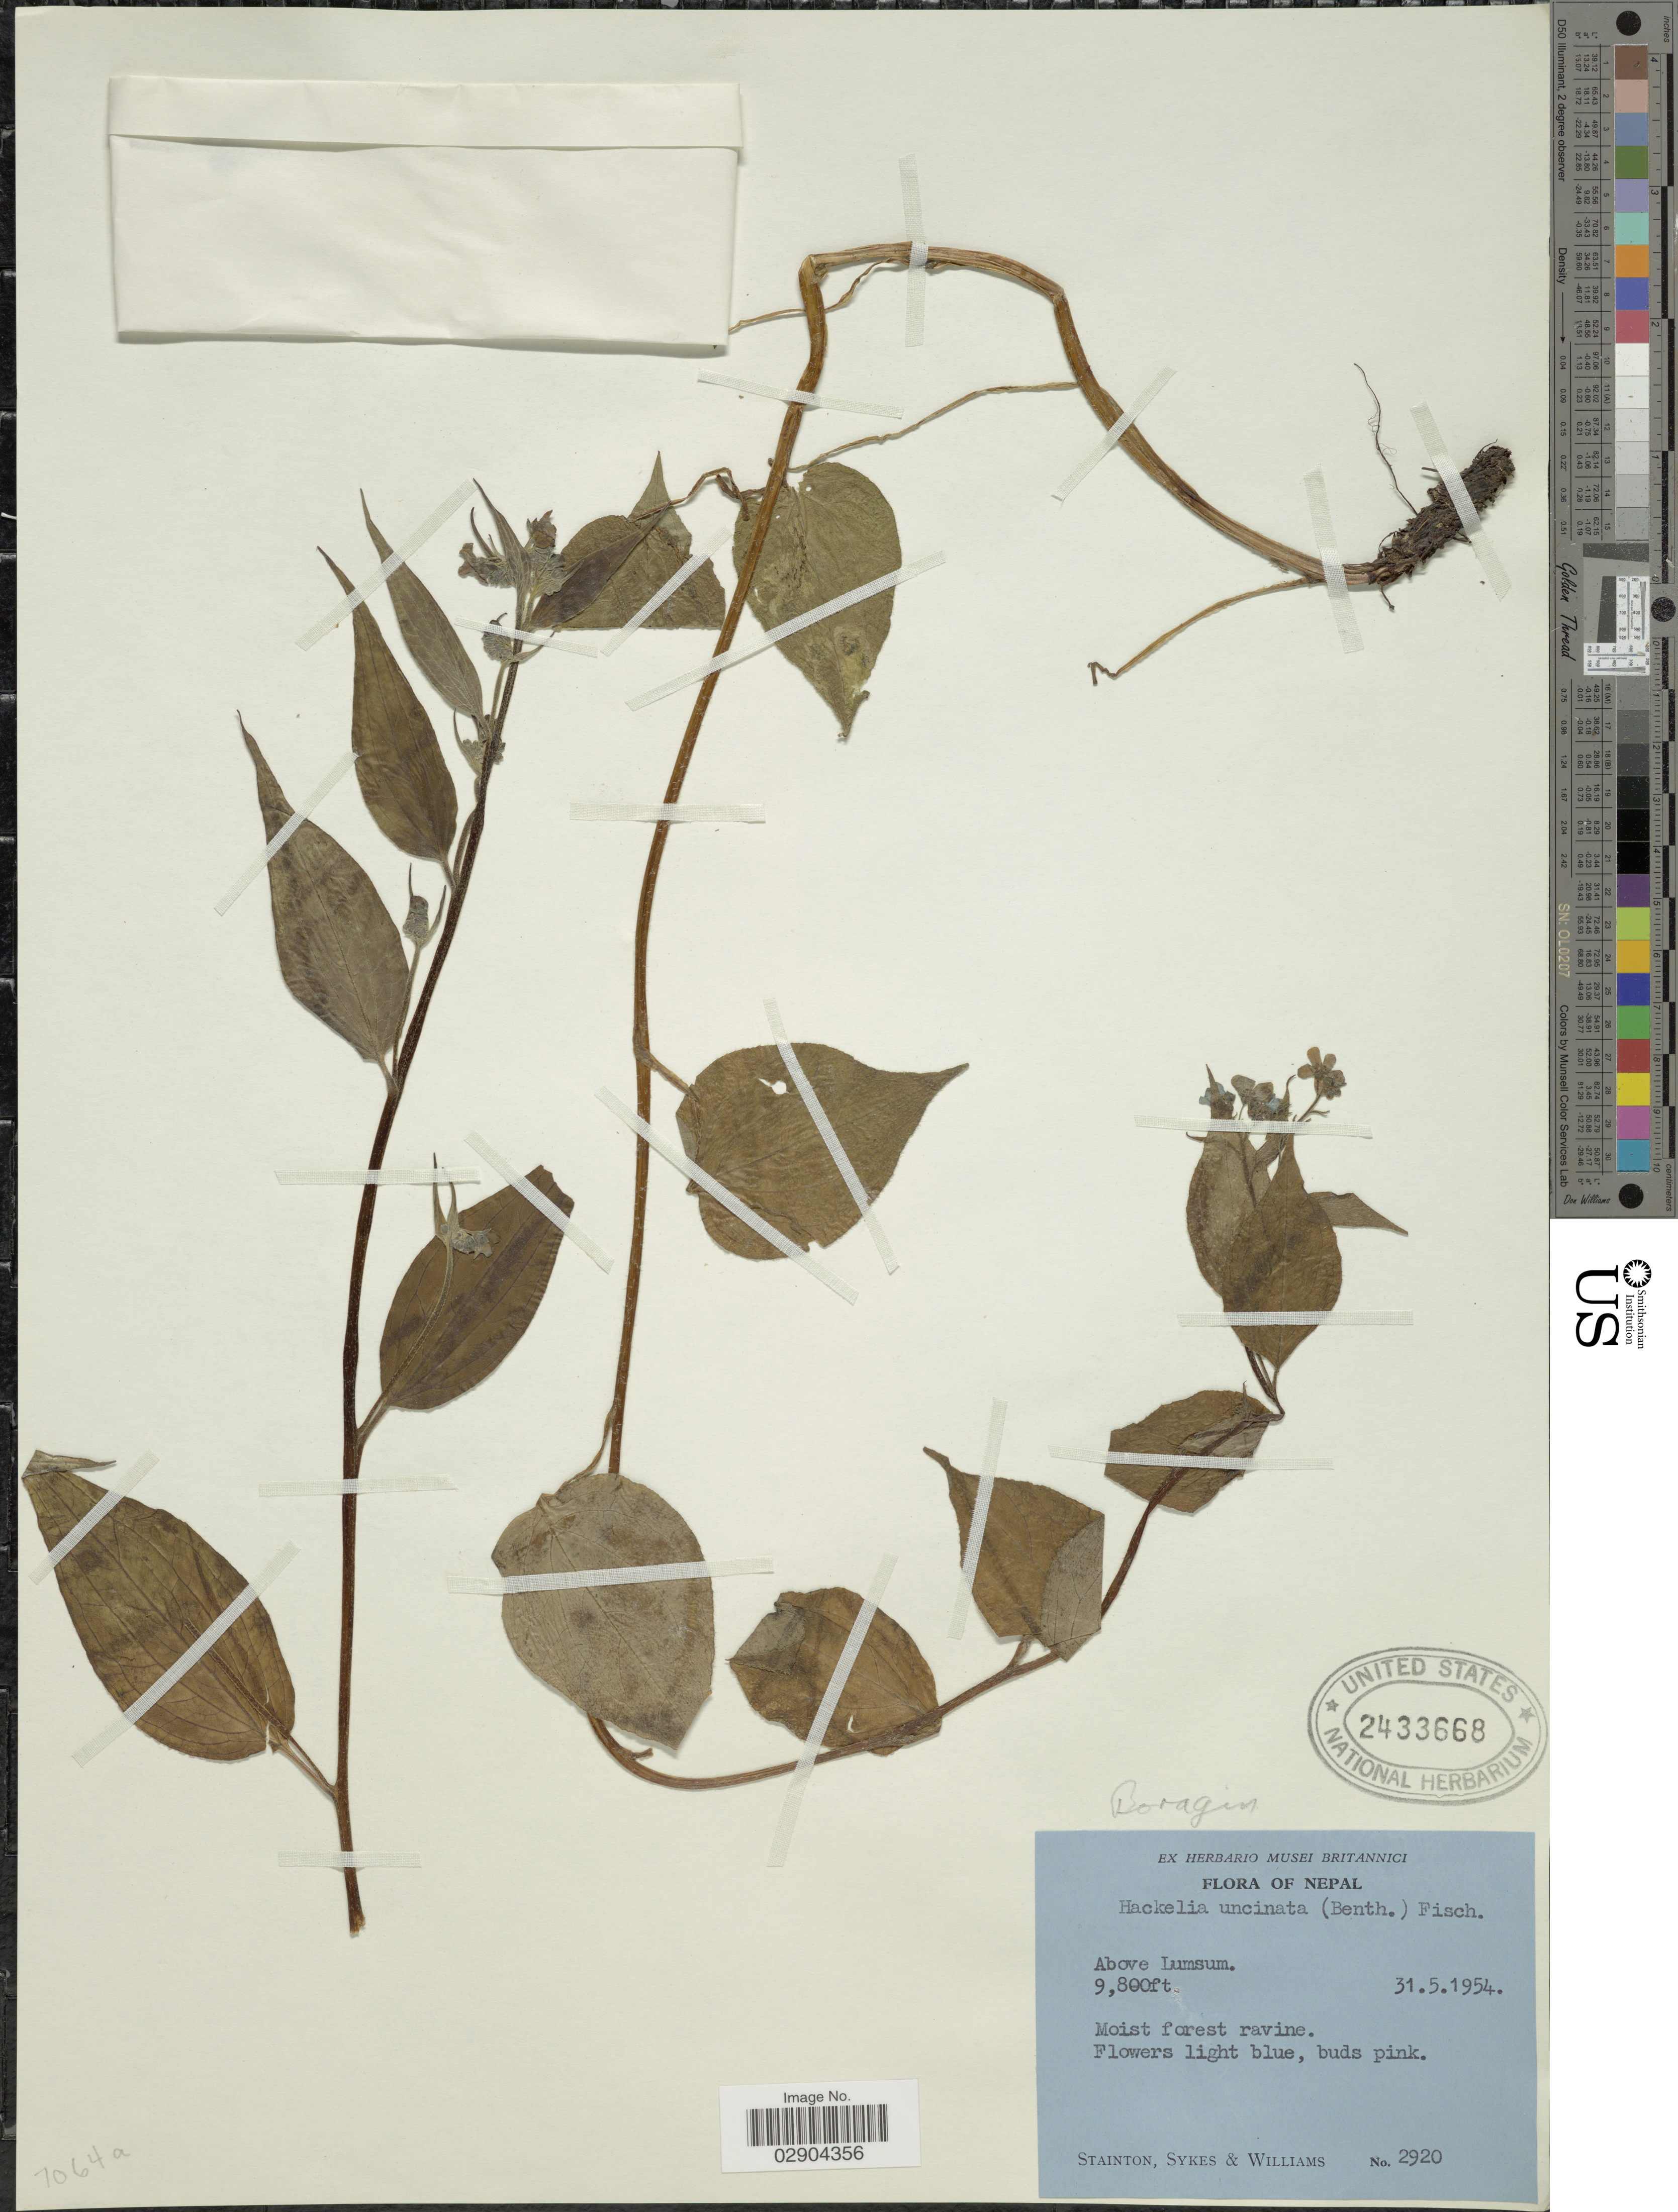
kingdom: Plantae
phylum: Tracheophyta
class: Magnoliopsida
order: Boraginales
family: Boraginaceae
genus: Hackelia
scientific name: Hackelia uncinata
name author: (Benth.) C.E.C. Fisch.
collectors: -. Stainton, Sykes, -- & -- Williams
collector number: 2920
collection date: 1954-05-31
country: Nepal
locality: Above Lumsum.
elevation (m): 2987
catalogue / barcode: US 2433668